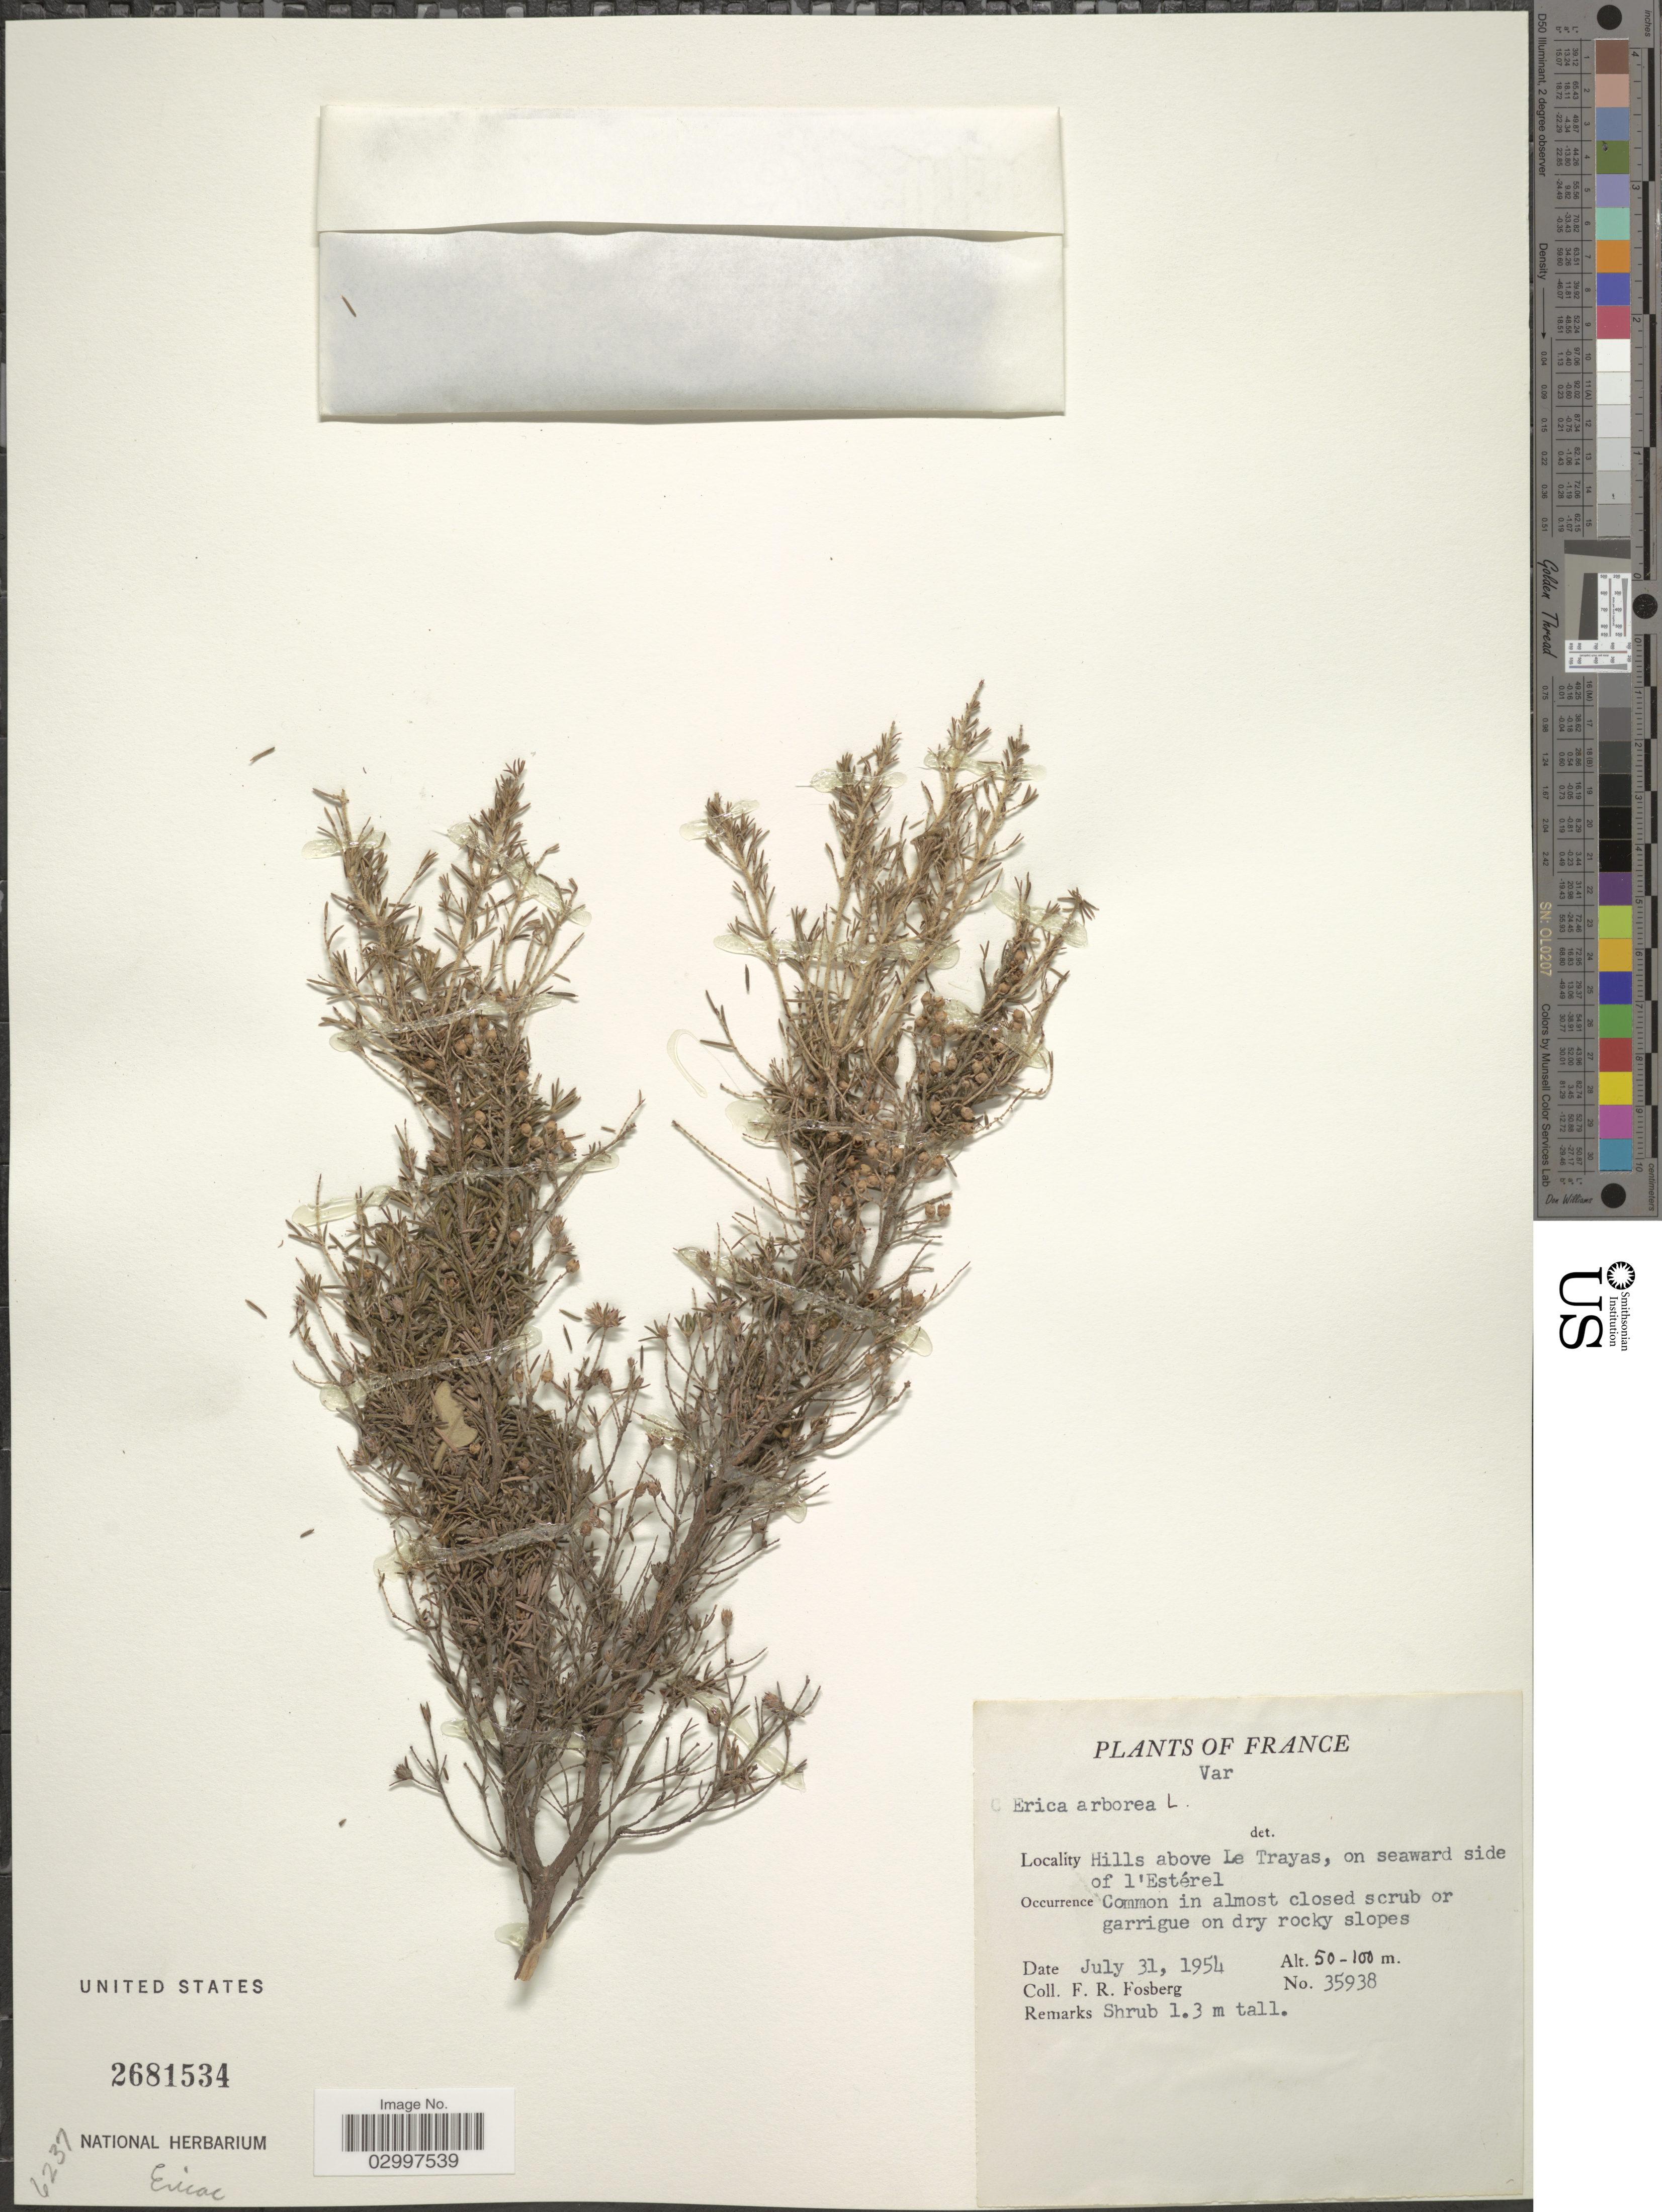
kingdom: Plantae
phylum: Tracheophyta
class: Magnoliopsida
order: Ericales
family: Ericaceae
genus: Erica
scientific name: Erica arborea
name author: L.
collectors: F. R. Fosberg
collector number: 35938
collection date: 1954-07-31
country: France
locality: Var. Hills above Le Trayas, on seaward side of l'Estérel.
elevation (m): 50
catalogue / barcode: US 2681534